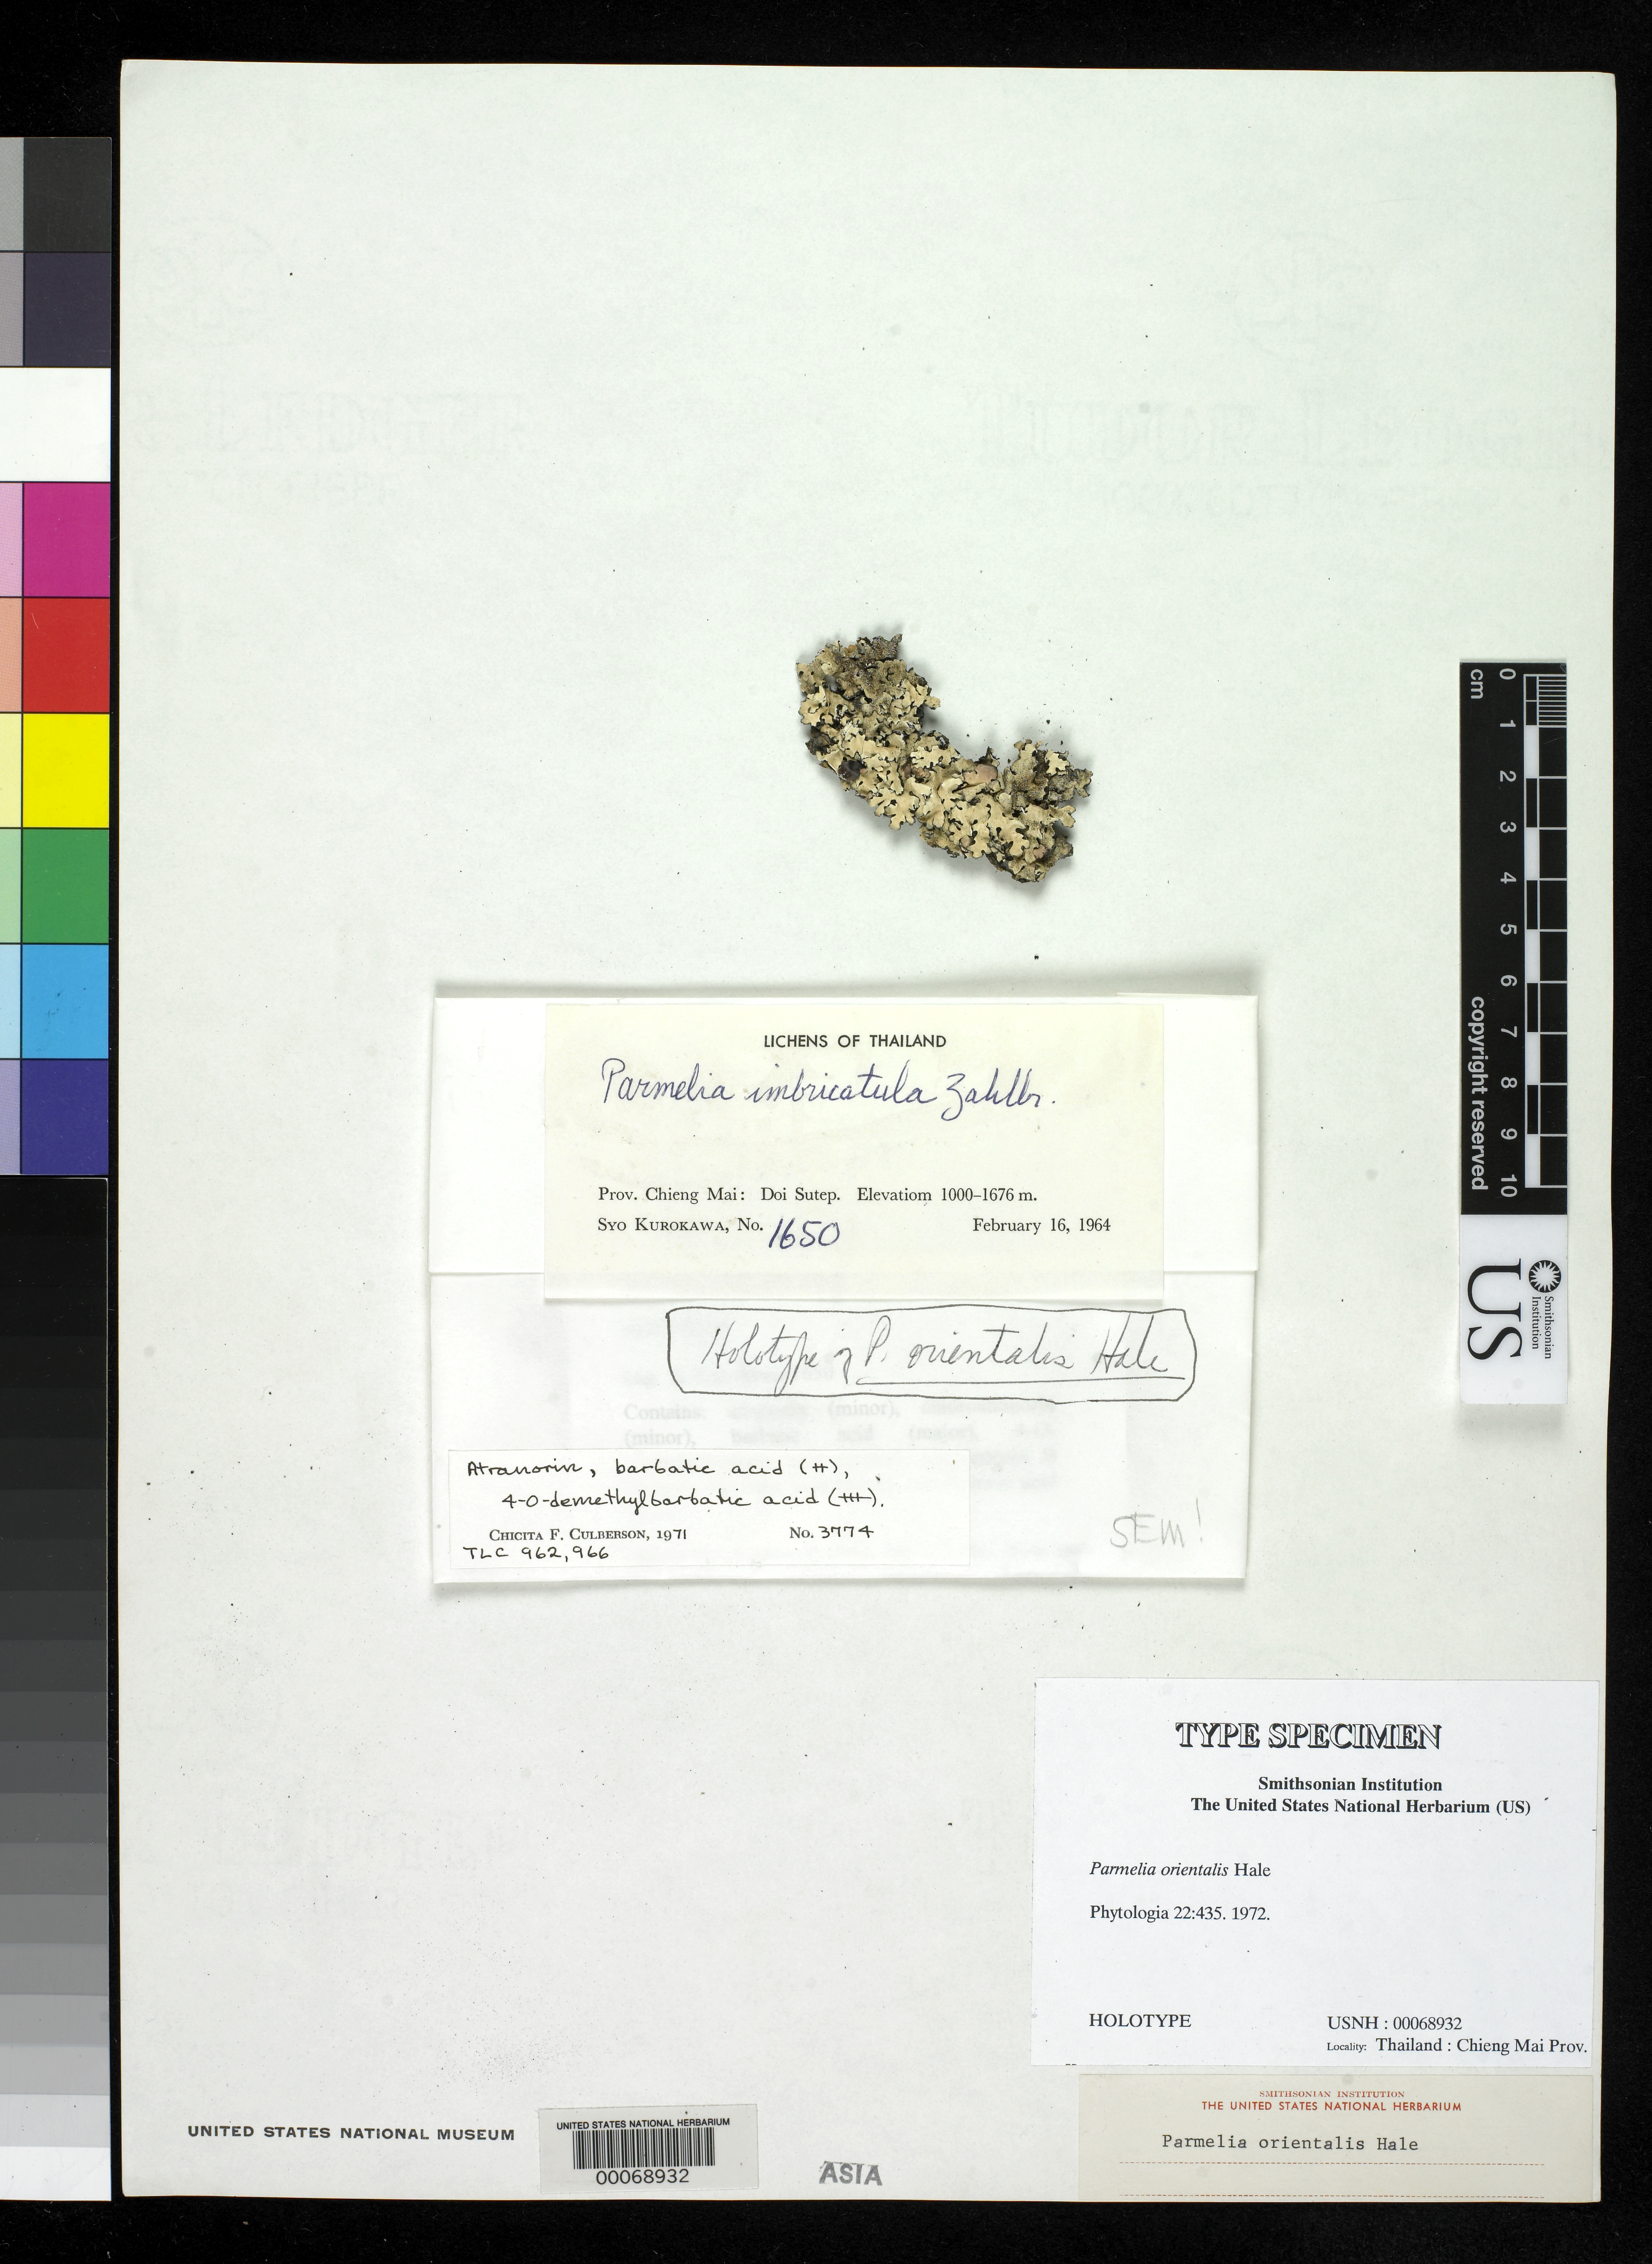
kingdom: Fungi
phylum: Ascomycota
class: Lecanoromycetes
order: Lecanorales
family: Parmeliaceae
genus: Parmelia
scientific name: Parmelia orientalis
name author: Hale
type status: Holotype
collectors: S. Kurokawa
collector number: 1650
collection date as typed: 16 Feb 1964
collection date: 1964-02-16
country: Thailand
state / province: Chiang Mai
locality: Doi Sutep.